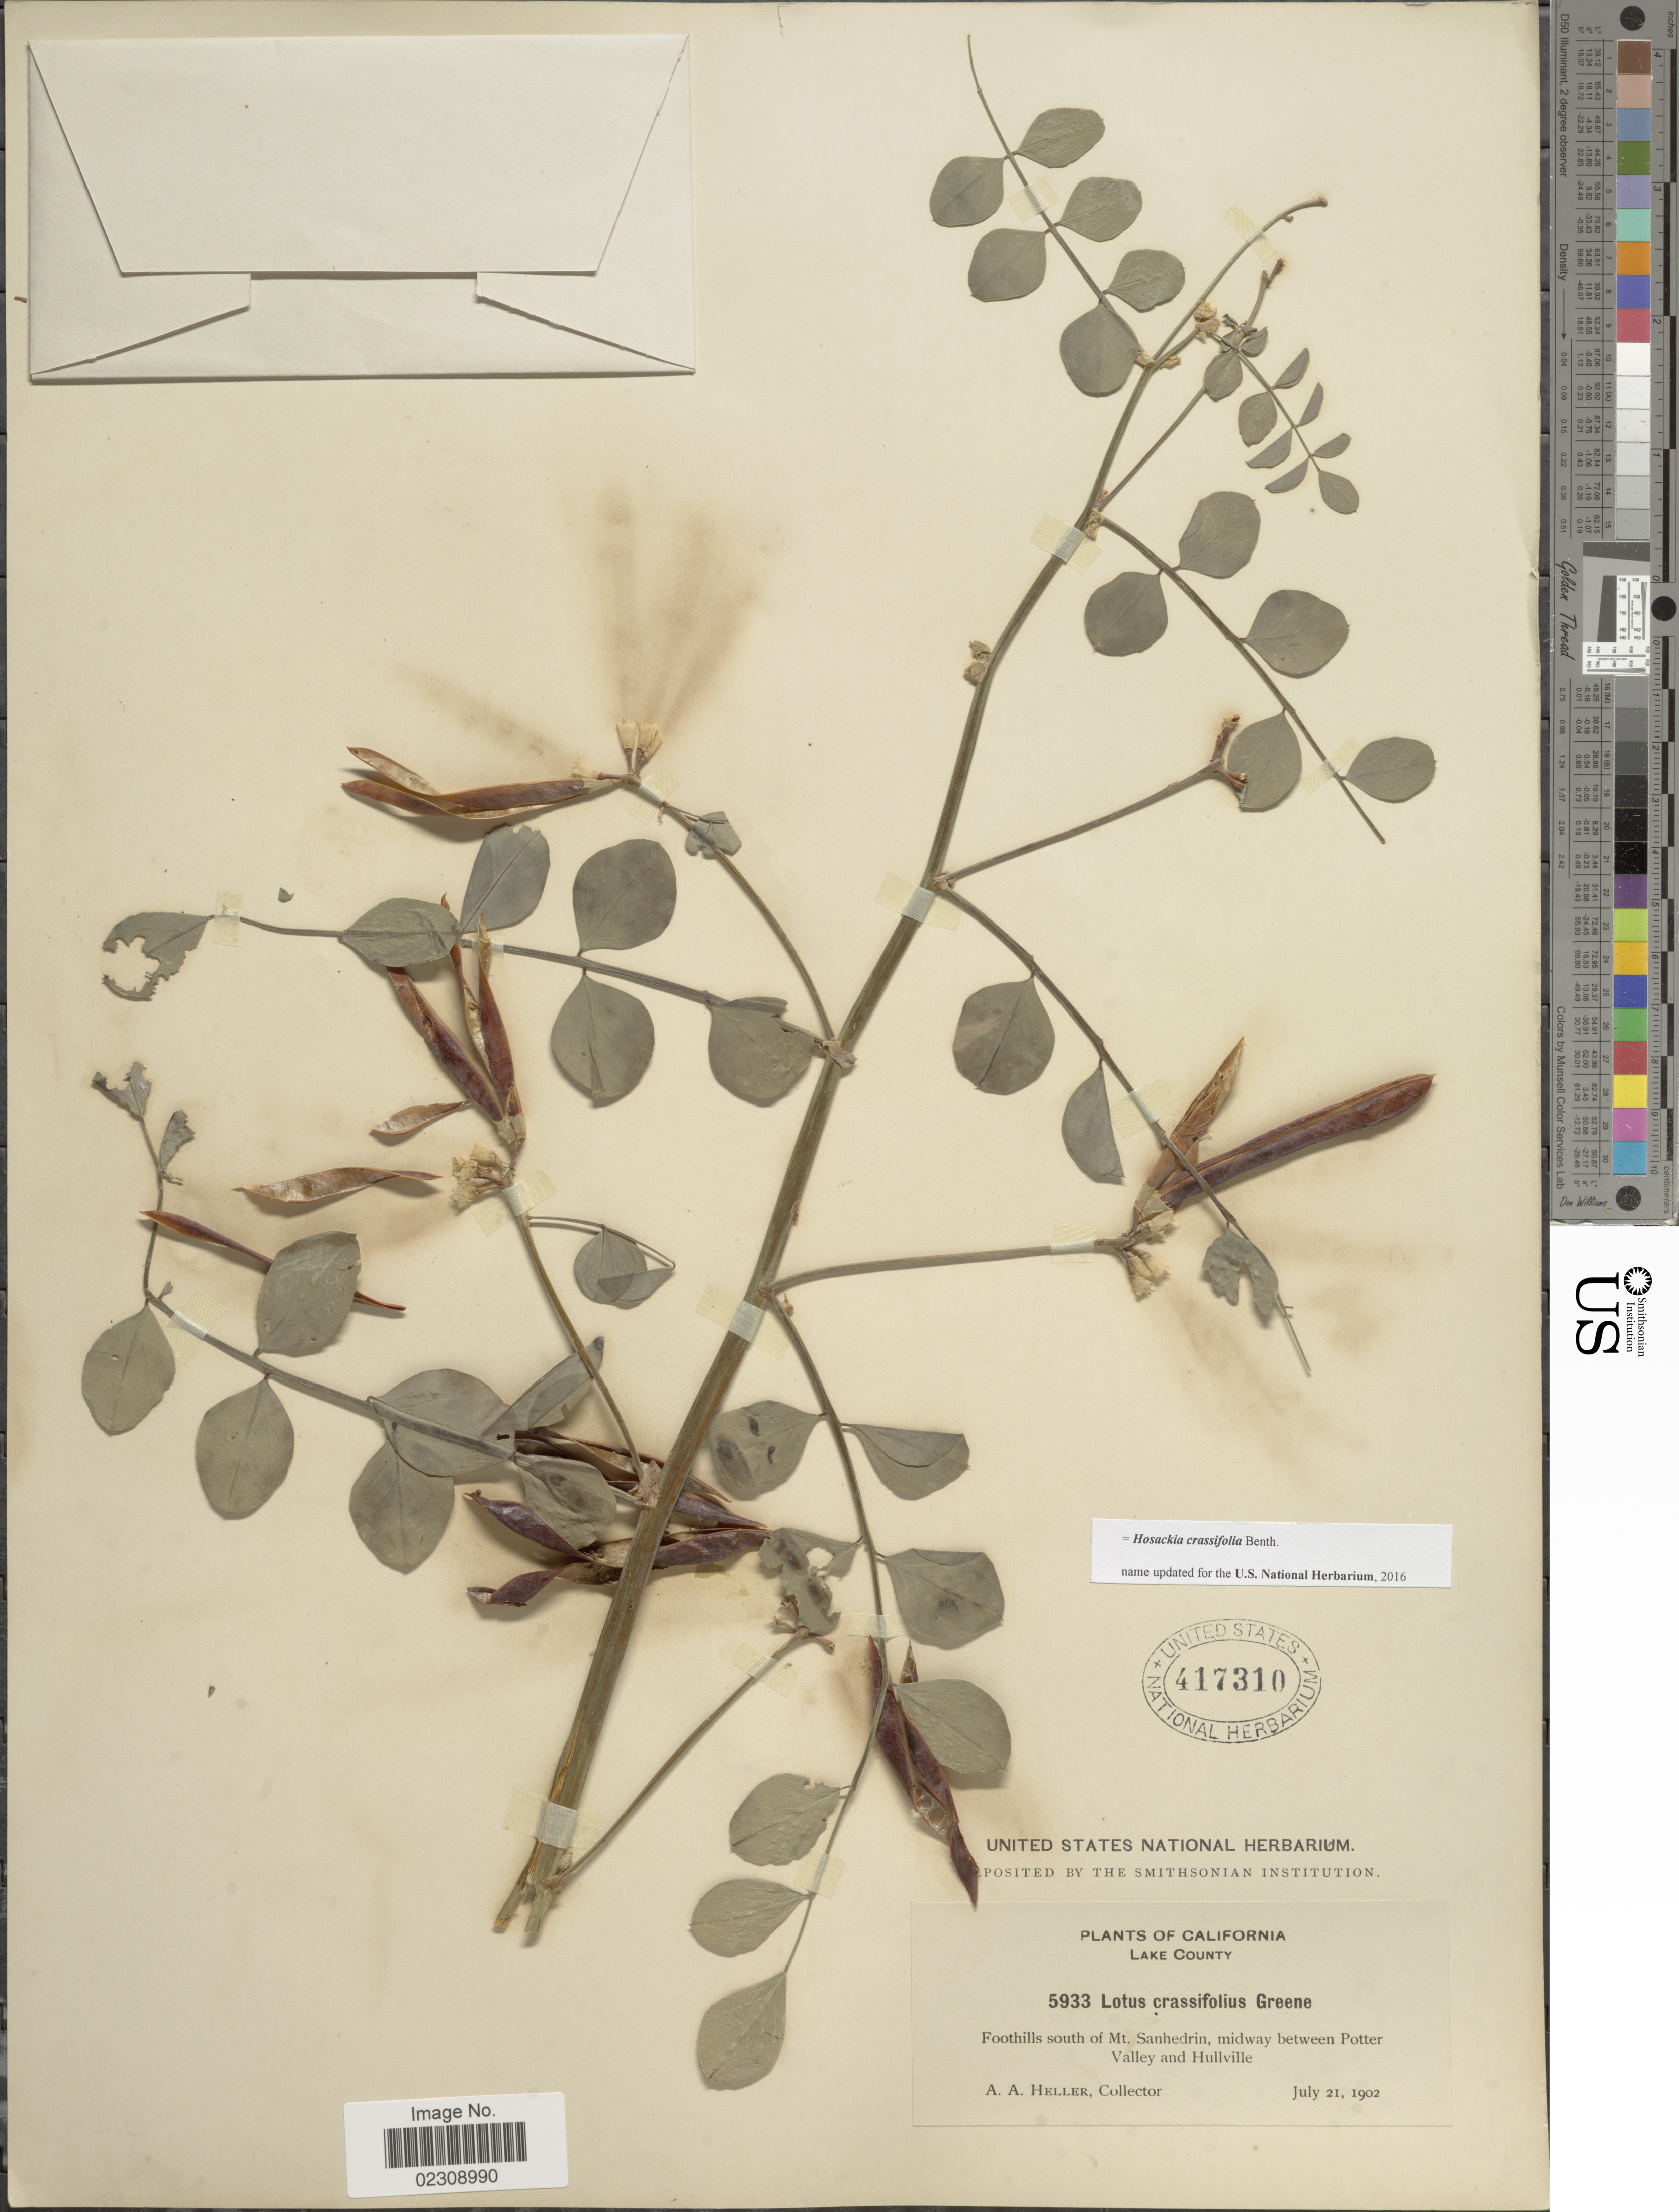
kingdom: Plantae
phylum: Tracheophyta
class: Magnoliopsida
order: Fabales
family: Fabaceae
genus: Hosackia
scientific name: Hosackia crassifolia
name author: Benth.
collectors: A. A. Heller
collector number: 5933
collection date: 1902-07-21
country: United States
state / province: California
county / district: Lake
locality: Lake County. Foothills south of Mt. Sanhedrin, midway between Potter Valley and Hullville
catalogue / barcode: US 417310